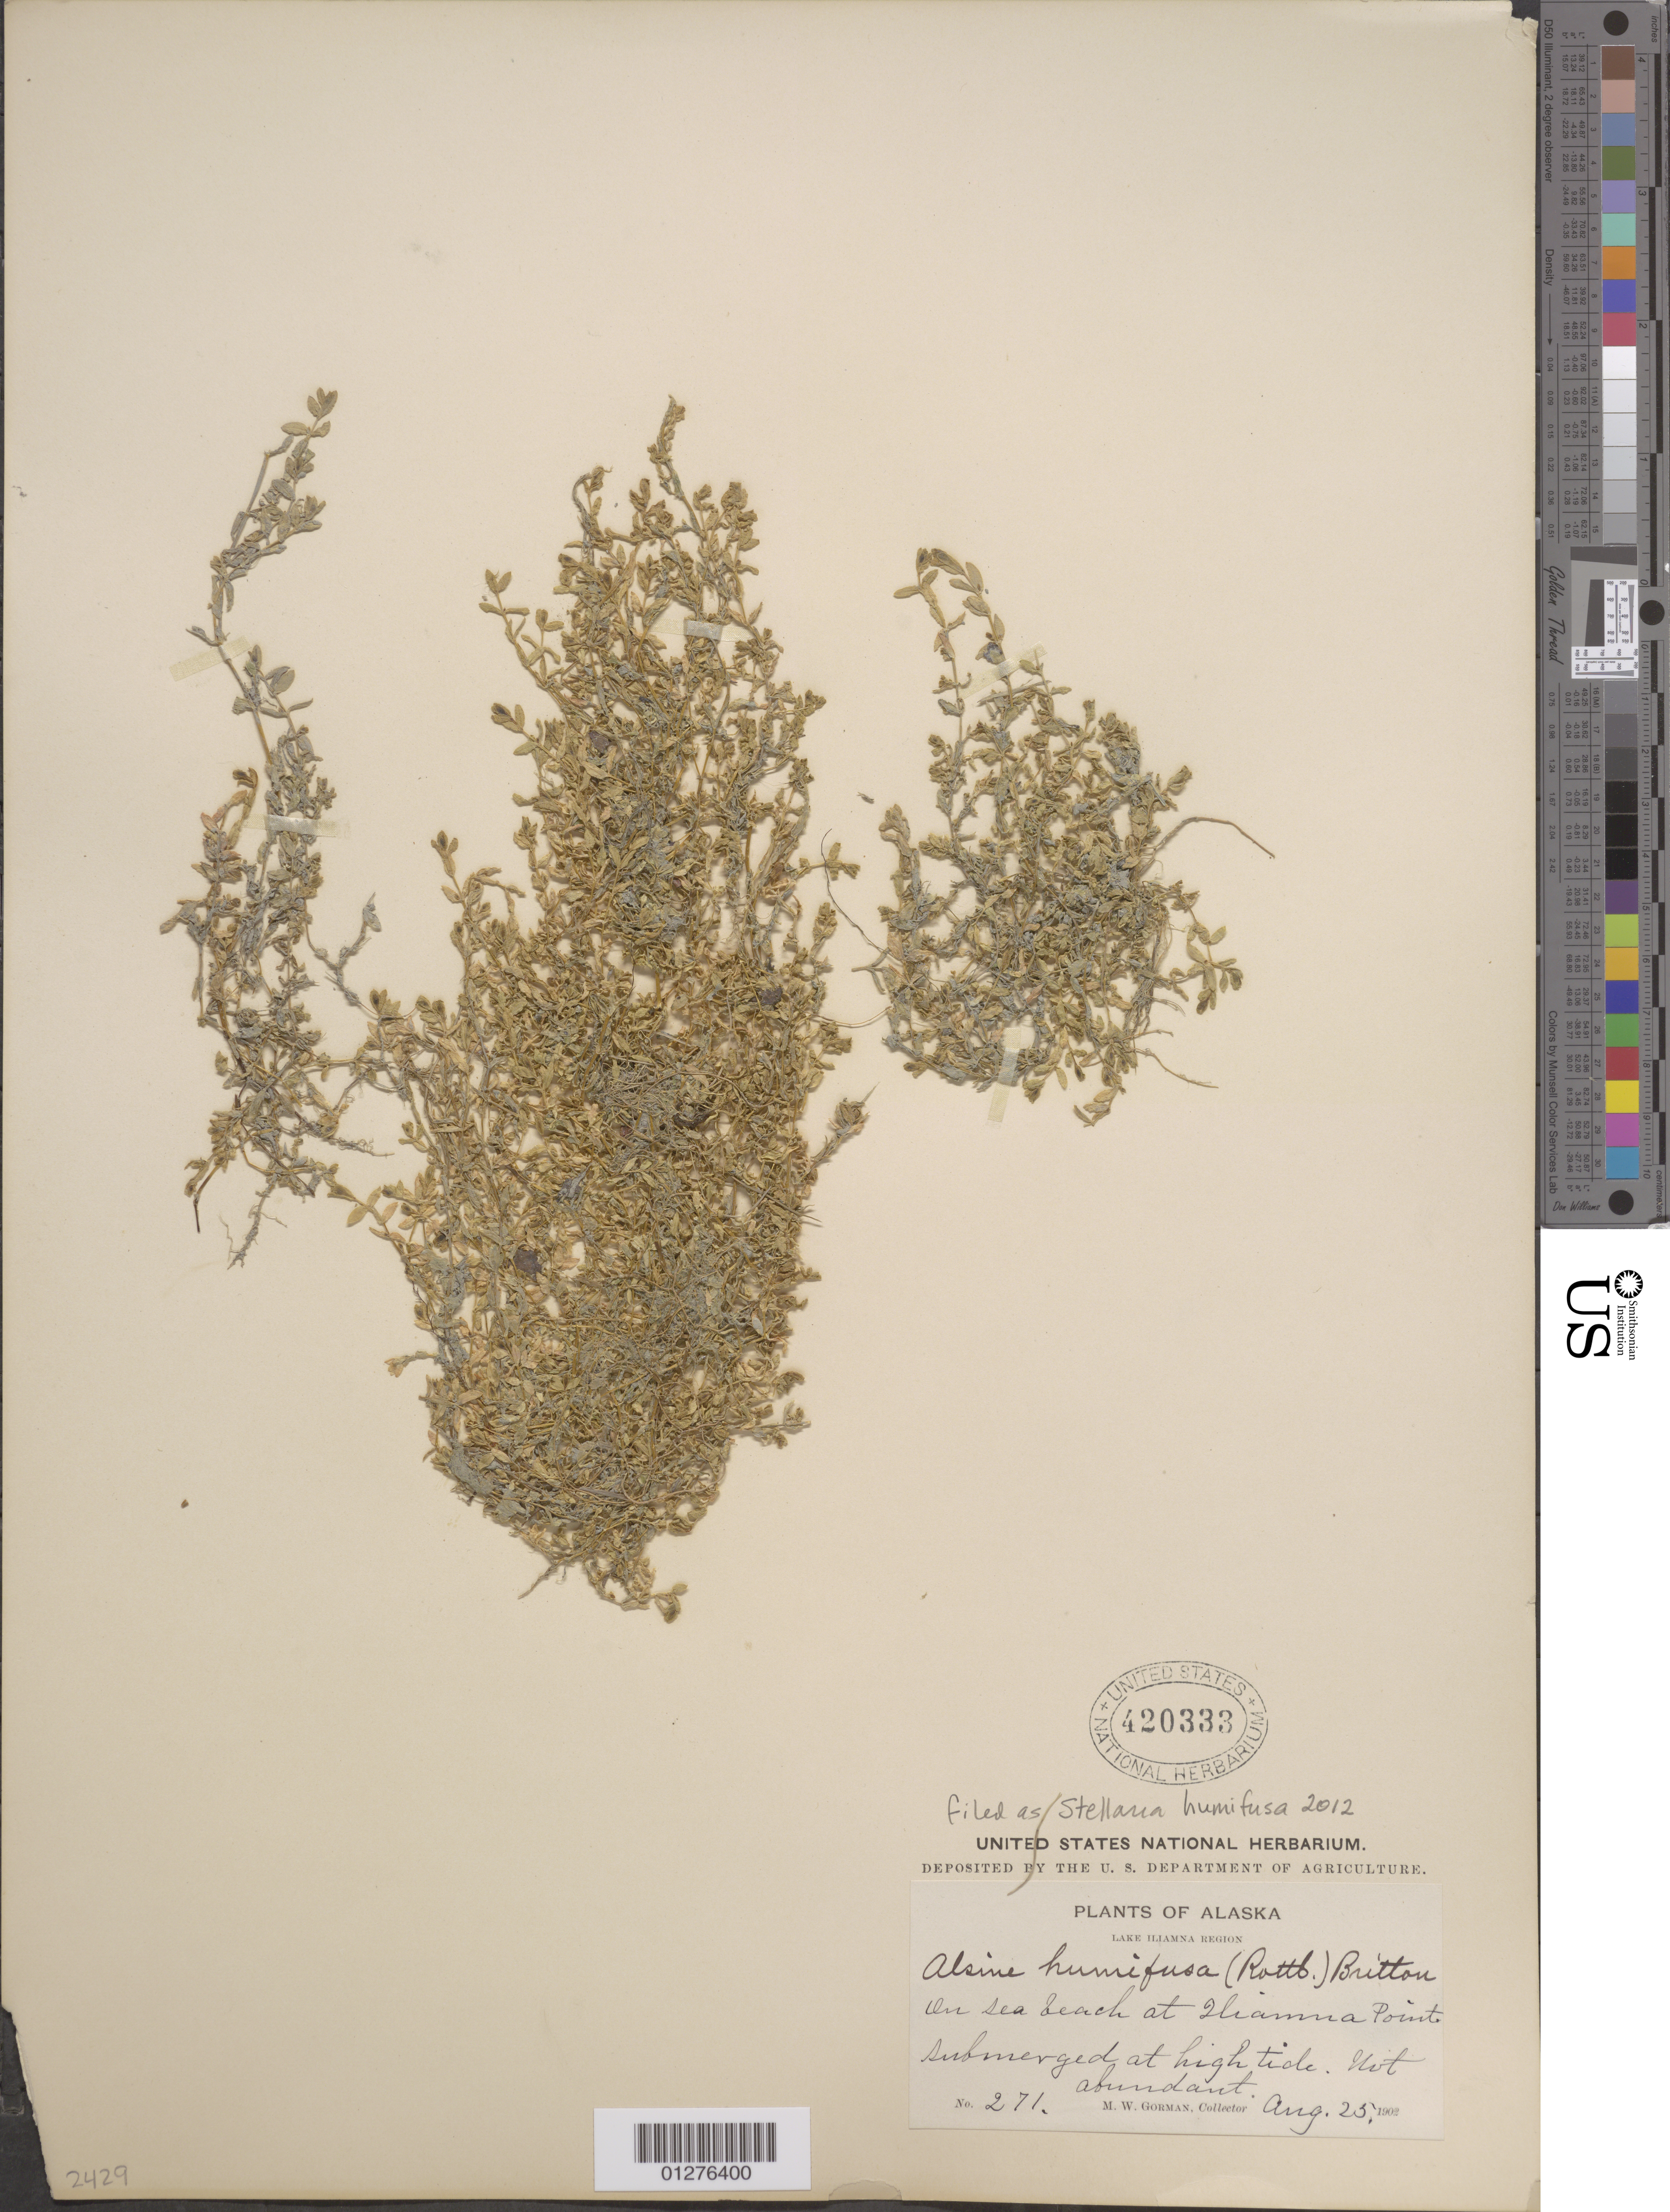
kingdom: Plantae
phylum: Tracheophyta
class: Magnoliopsida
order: Caryophyllales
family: Caryophyllaceae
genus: Stellaria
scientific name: Stellaria humifusa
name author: Rottb.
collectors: M. W. Gorman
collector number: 271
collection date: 1902-08-25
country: United States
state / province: Alaska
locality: Lake Iliamna Region. On sea beach at Iliamna Point.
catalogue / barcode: US 420333